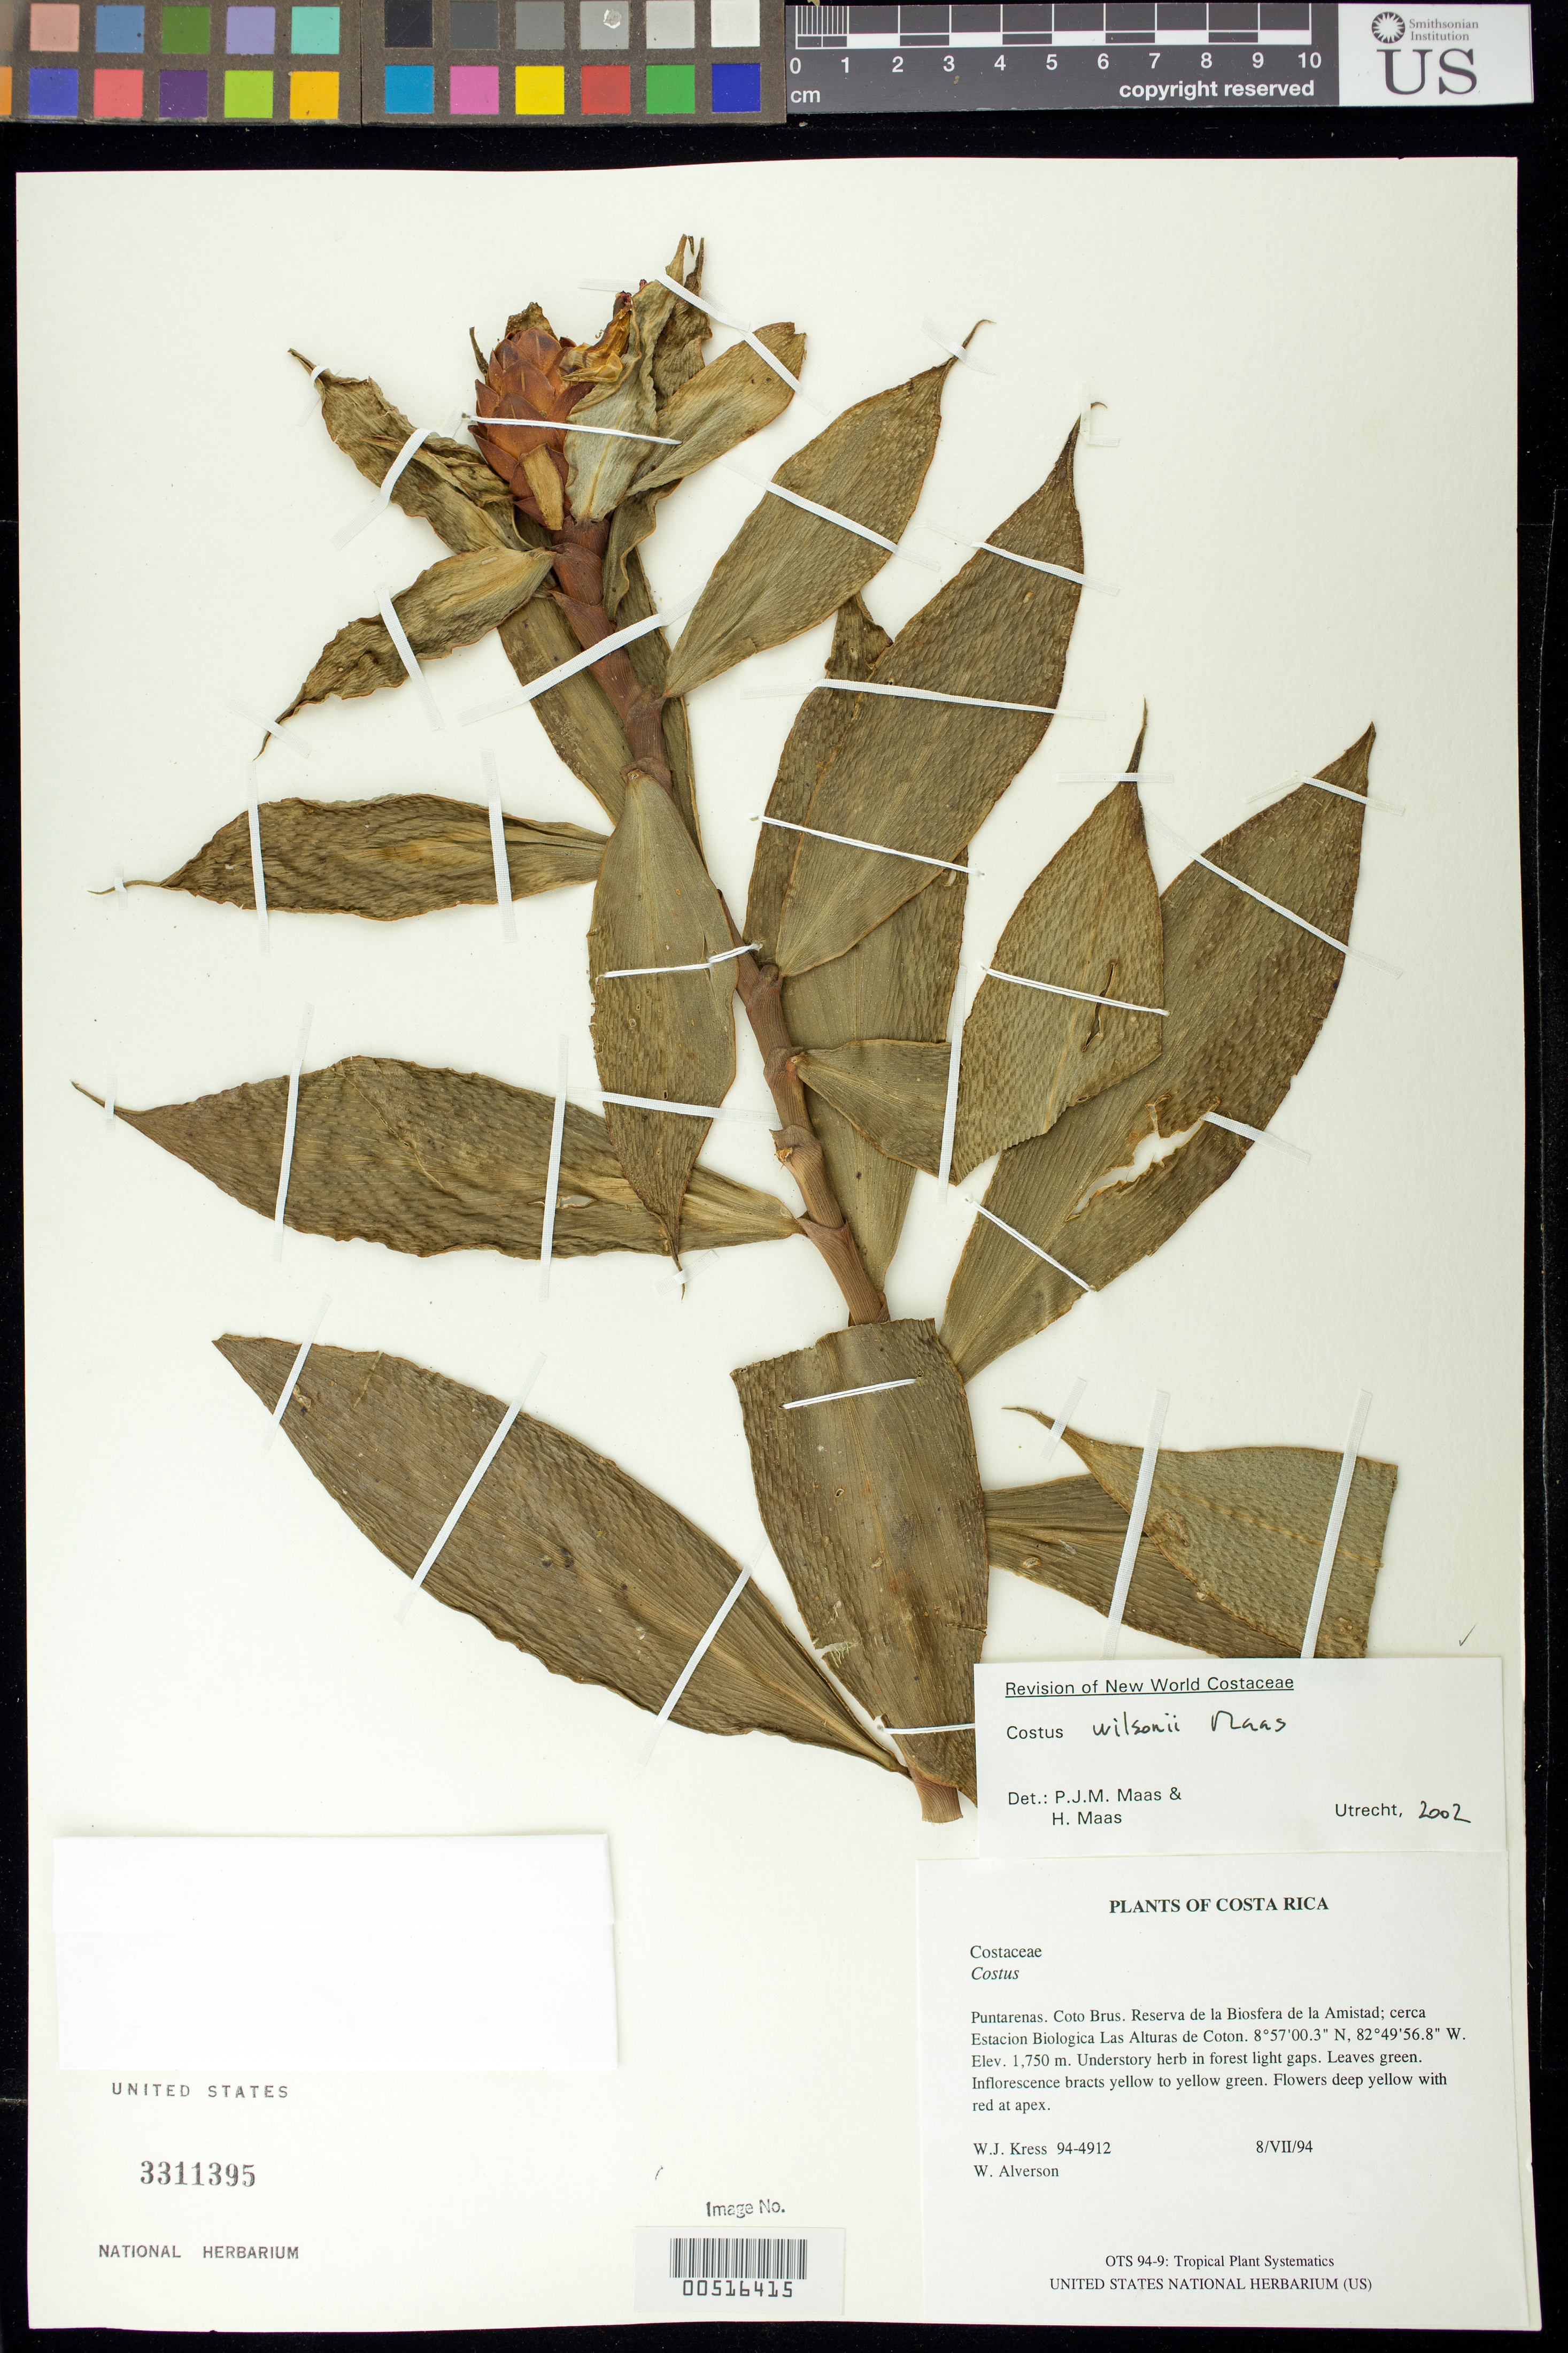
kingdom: Plantae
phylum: Tracheophyta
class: Liliopsida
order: Zingiberales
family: Costaceae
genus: Costus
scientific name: Costus wilsonii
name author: Maas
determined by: Maas, Paul J. M.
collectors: W. J. Kress & W. S. Alverson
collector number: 94-4912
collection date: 1994-07-08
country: Costa Rica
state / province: Puntarenas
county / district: Coto Brus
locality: Reserva de la Biosfera de la Amistad; cerca Estacion Biologica Las Alturas de Coton.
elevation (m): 1750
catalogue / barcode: US 3311395